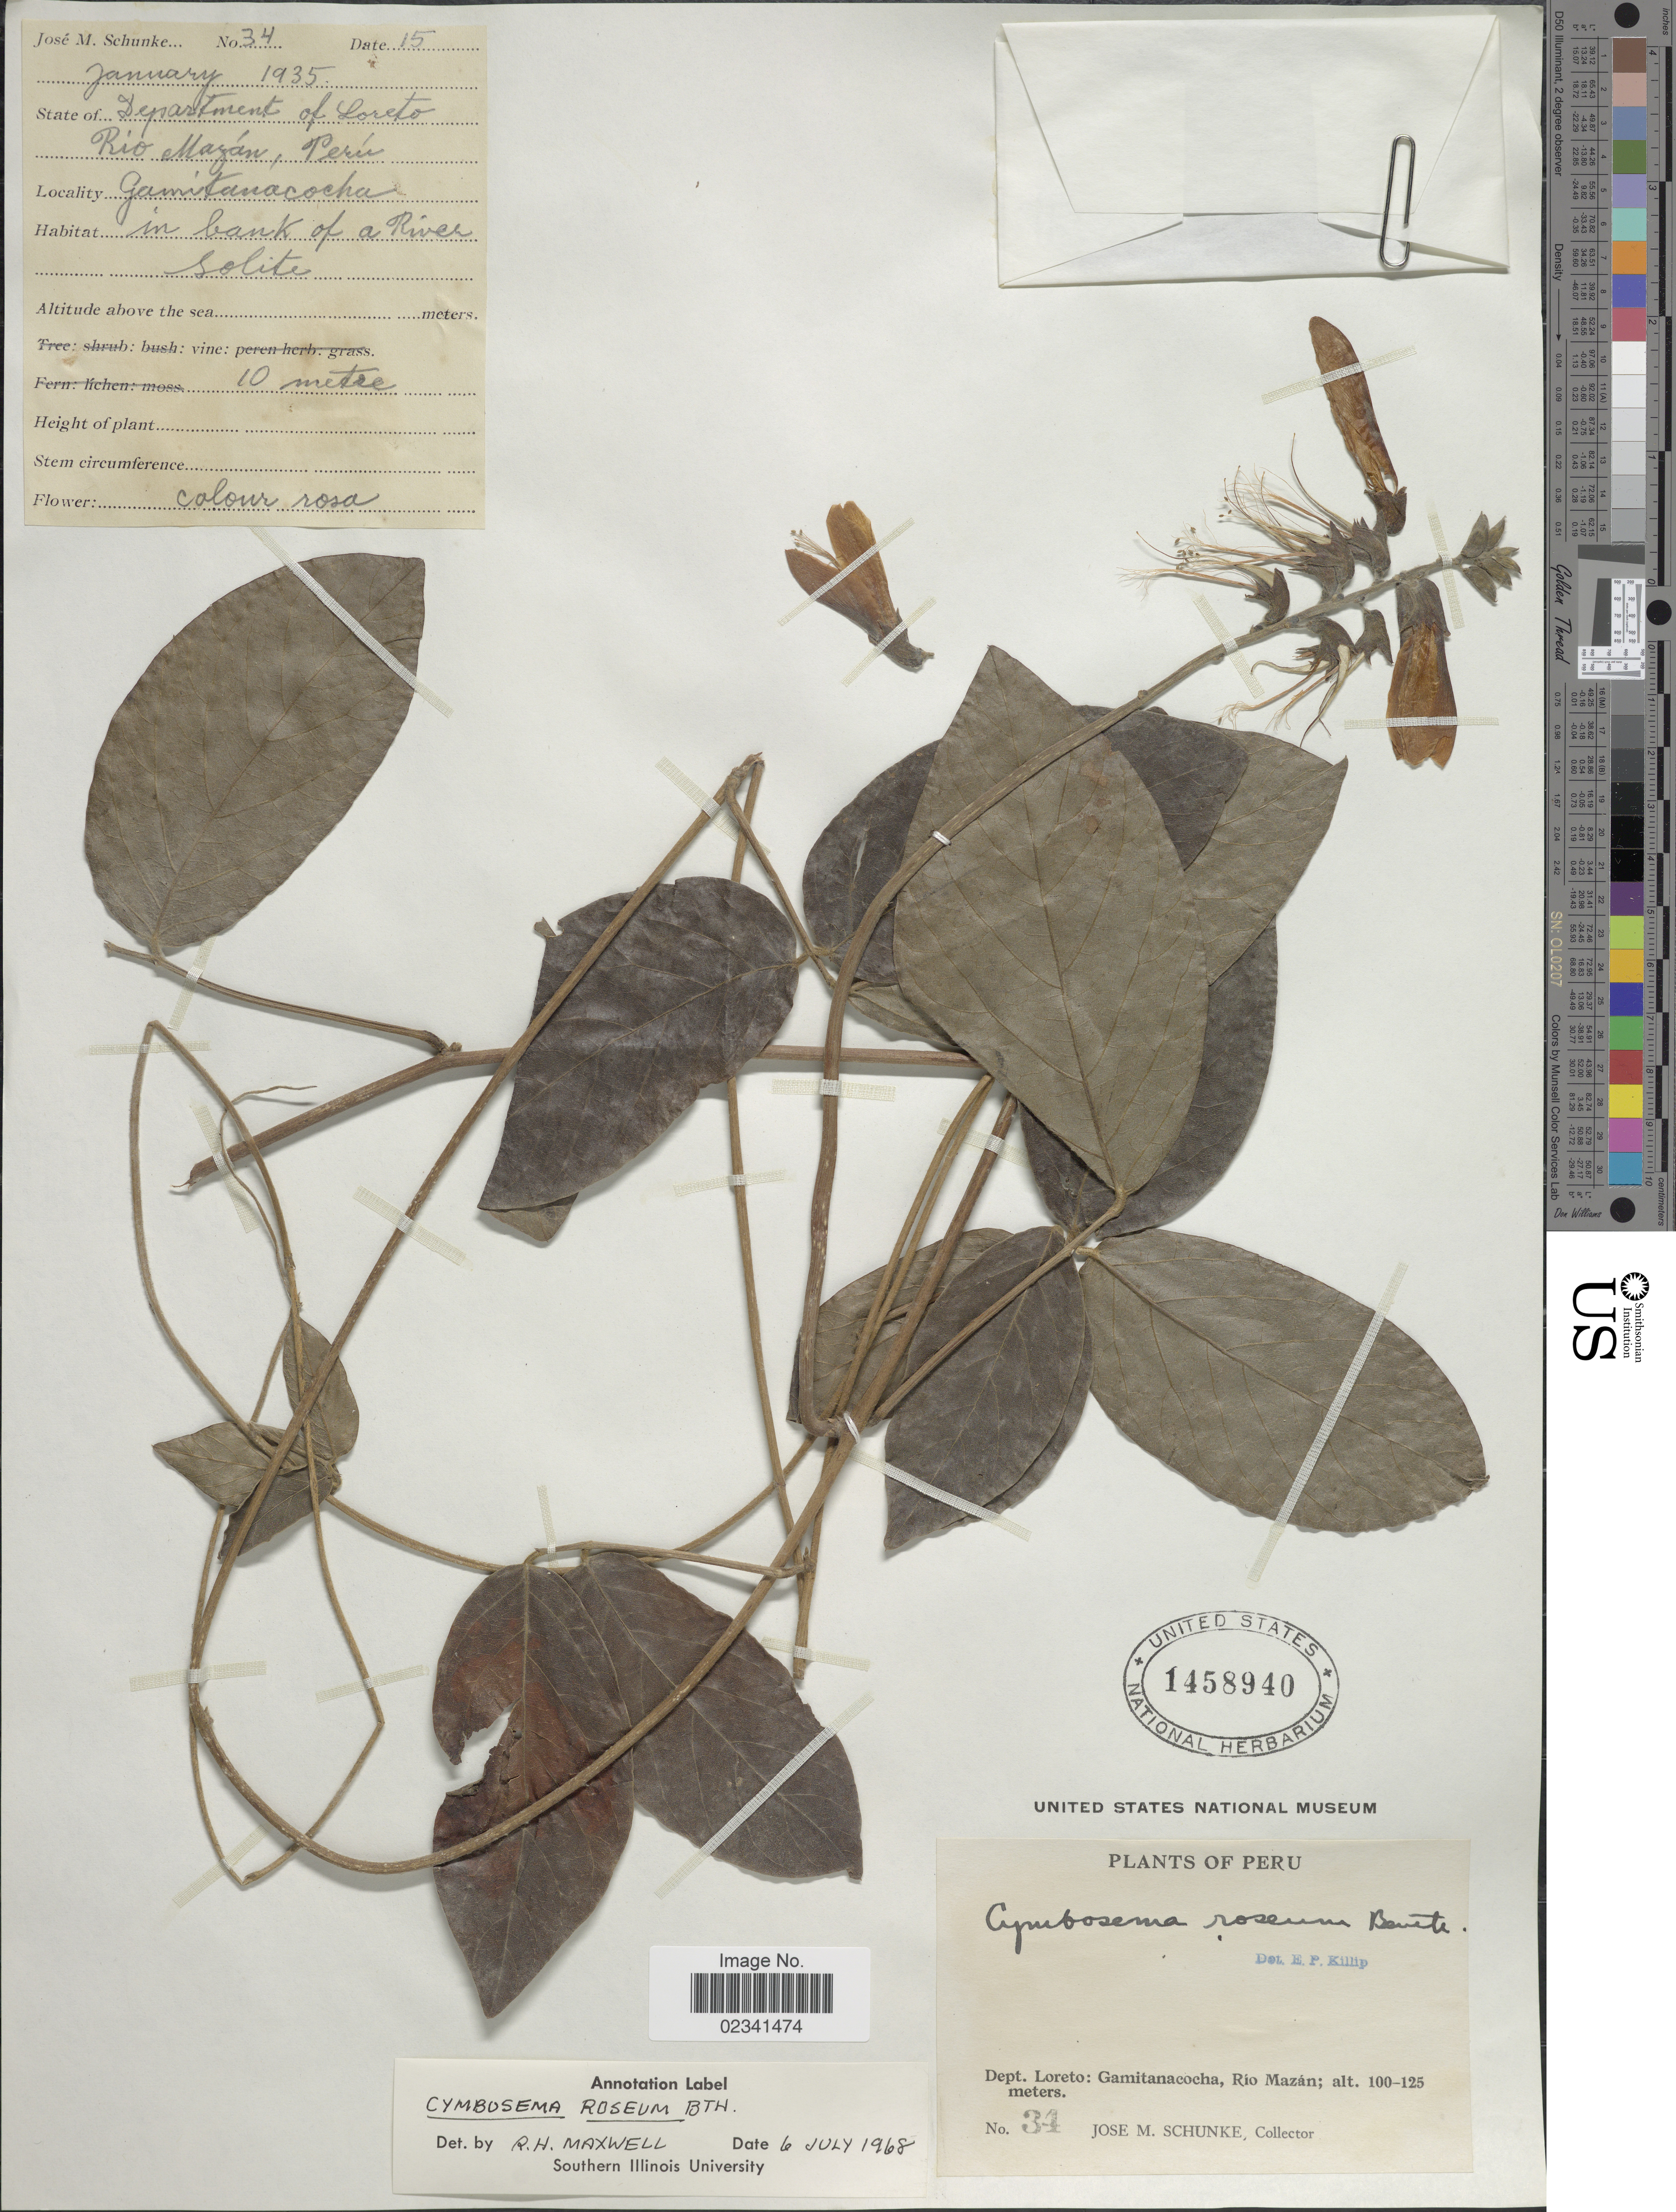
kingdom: Plantae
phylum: Tracheophyta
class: Magnoliopsida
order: Fabales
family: Fabaceae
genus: Cymbosema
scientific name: Cymbosema roseum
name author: Benth.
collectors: J. M. Schunke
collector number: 34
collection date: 1935-01-15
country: Peru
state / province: Loreto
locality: Gamitanacocha, Rio Mazan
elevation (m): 100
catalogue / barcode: US 1458940